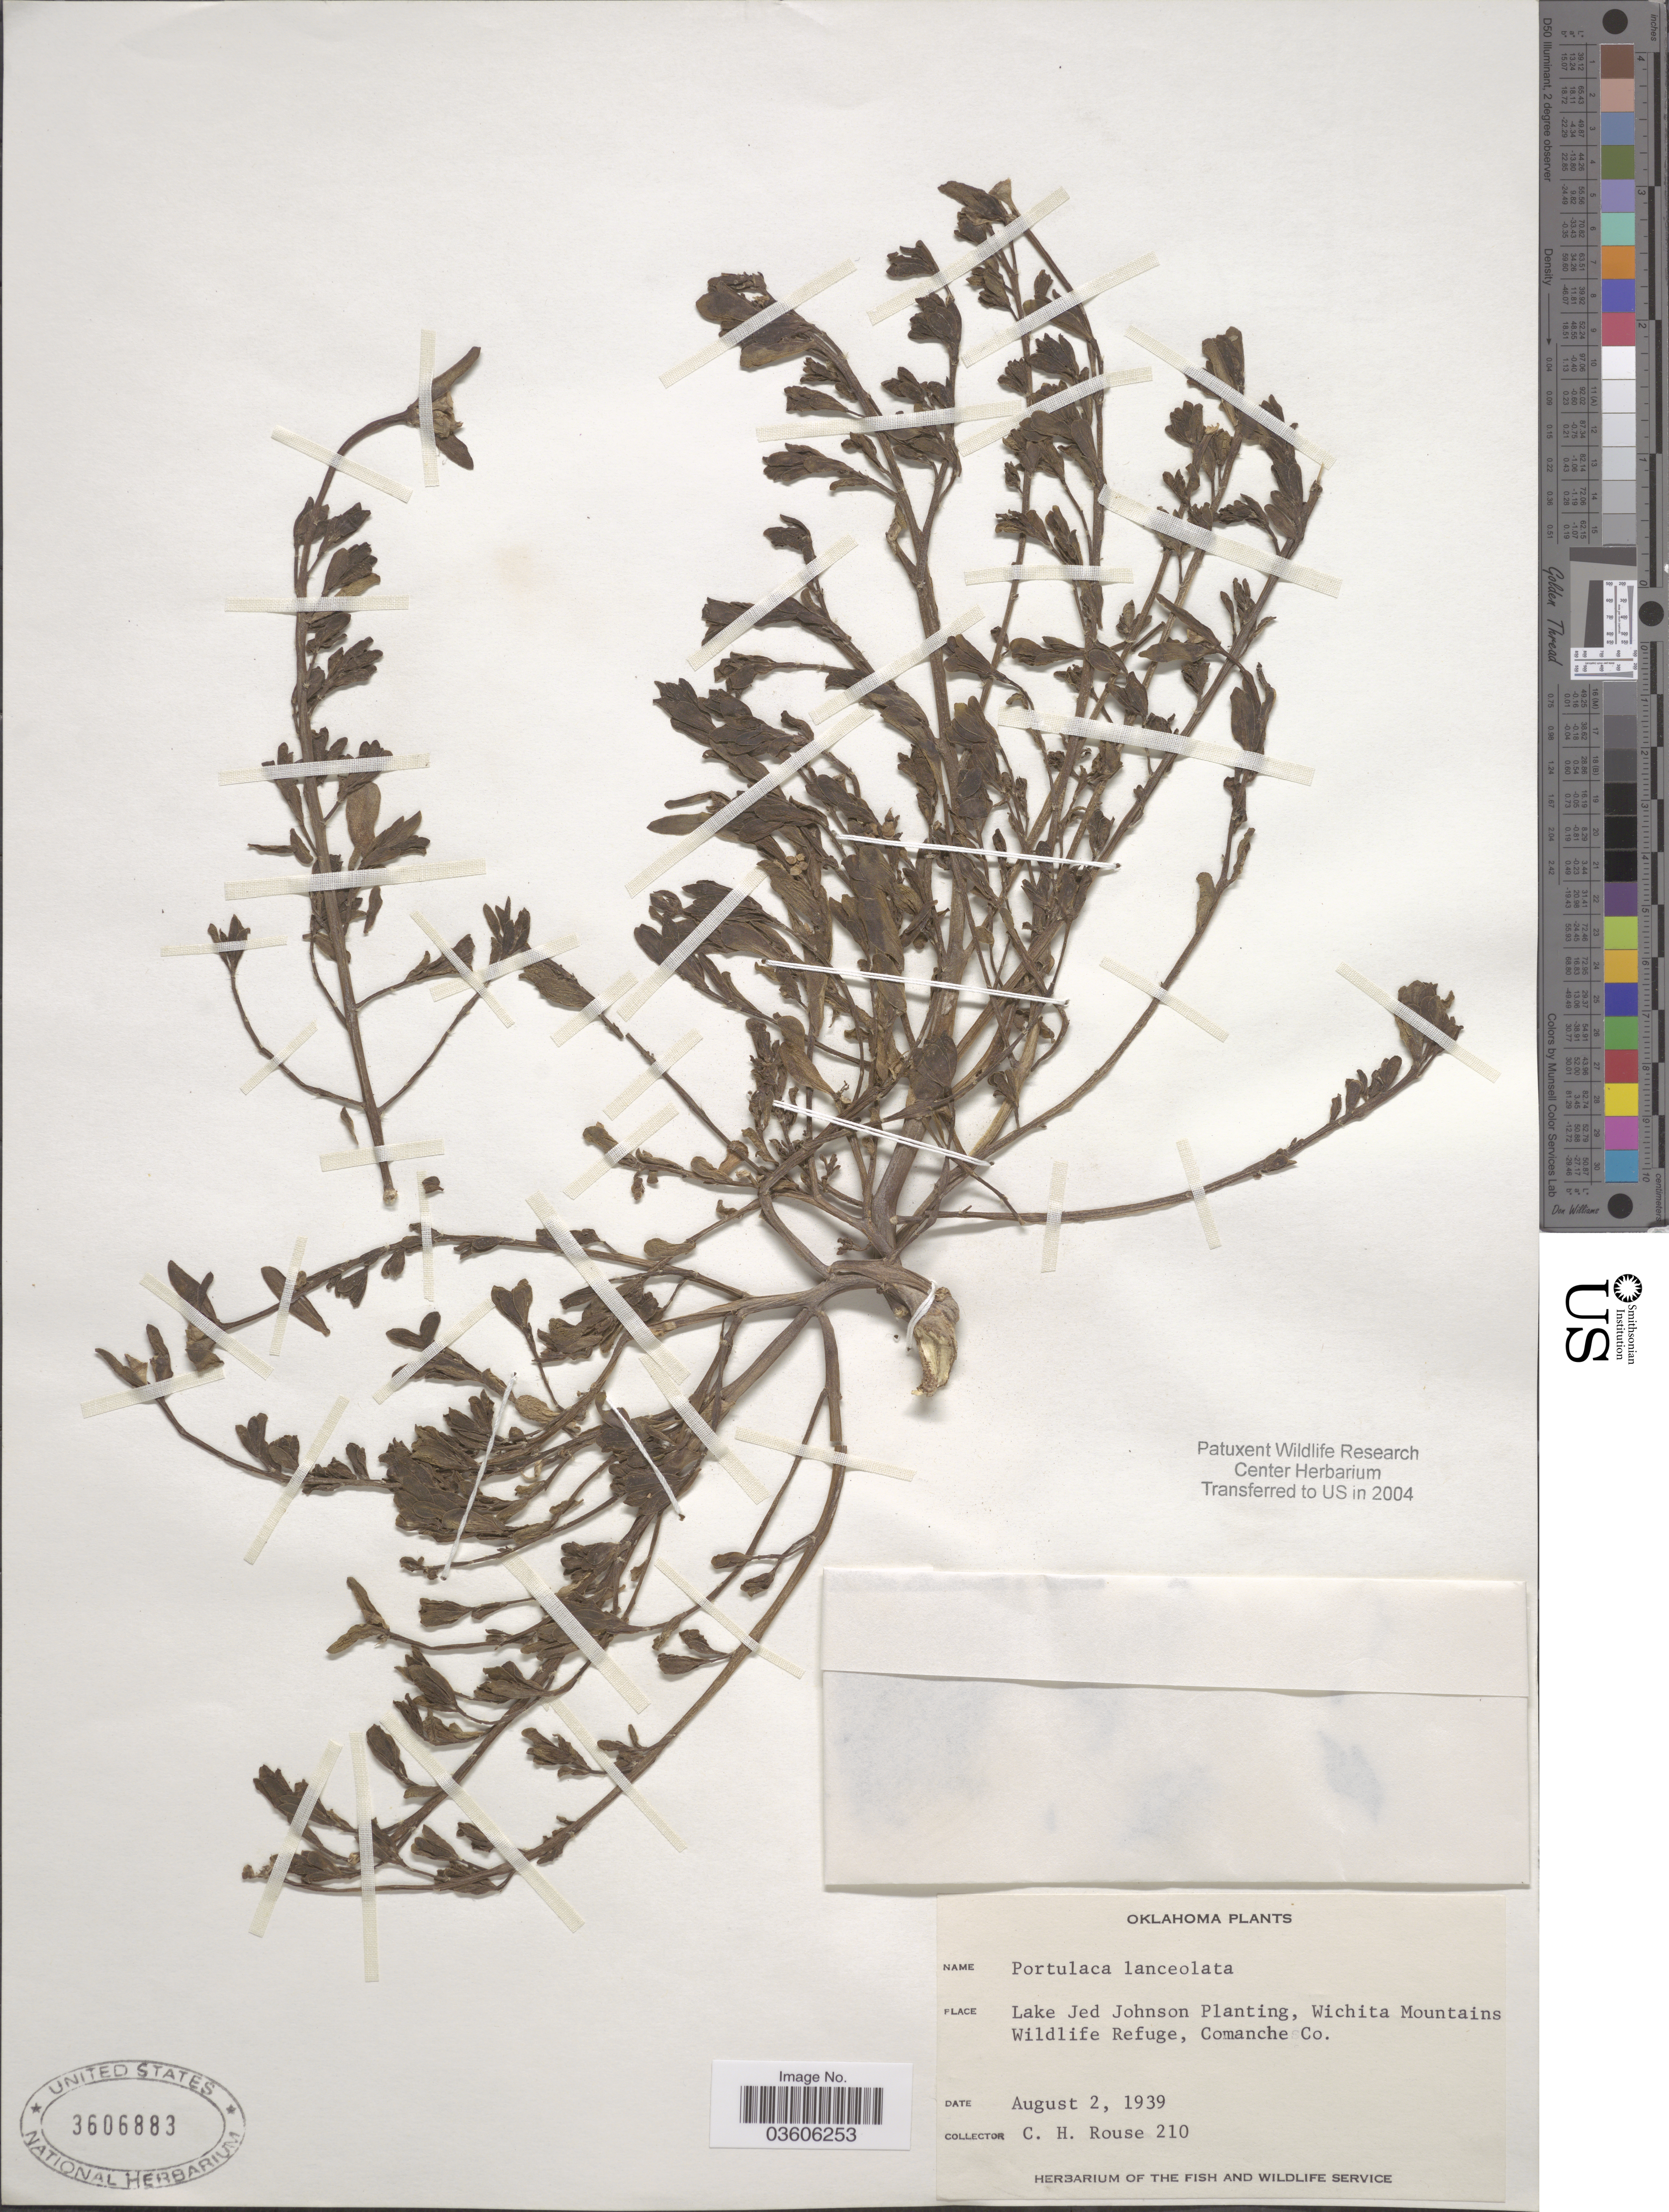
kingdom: Plantae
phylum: Tracheophyta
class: Magnoliopsida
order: Caryophyllales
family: Portulacaceae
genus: Portulaca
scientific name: Portulaca umbraticola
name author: Kunth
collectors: C. Rouse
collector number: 210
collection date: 1939-08-02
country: United States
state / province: Oklahoma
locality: Lake Jed Johnson Planting, Wichita Mountains Wildlife Refuge, Comanche Co.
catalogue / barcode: US 3606883